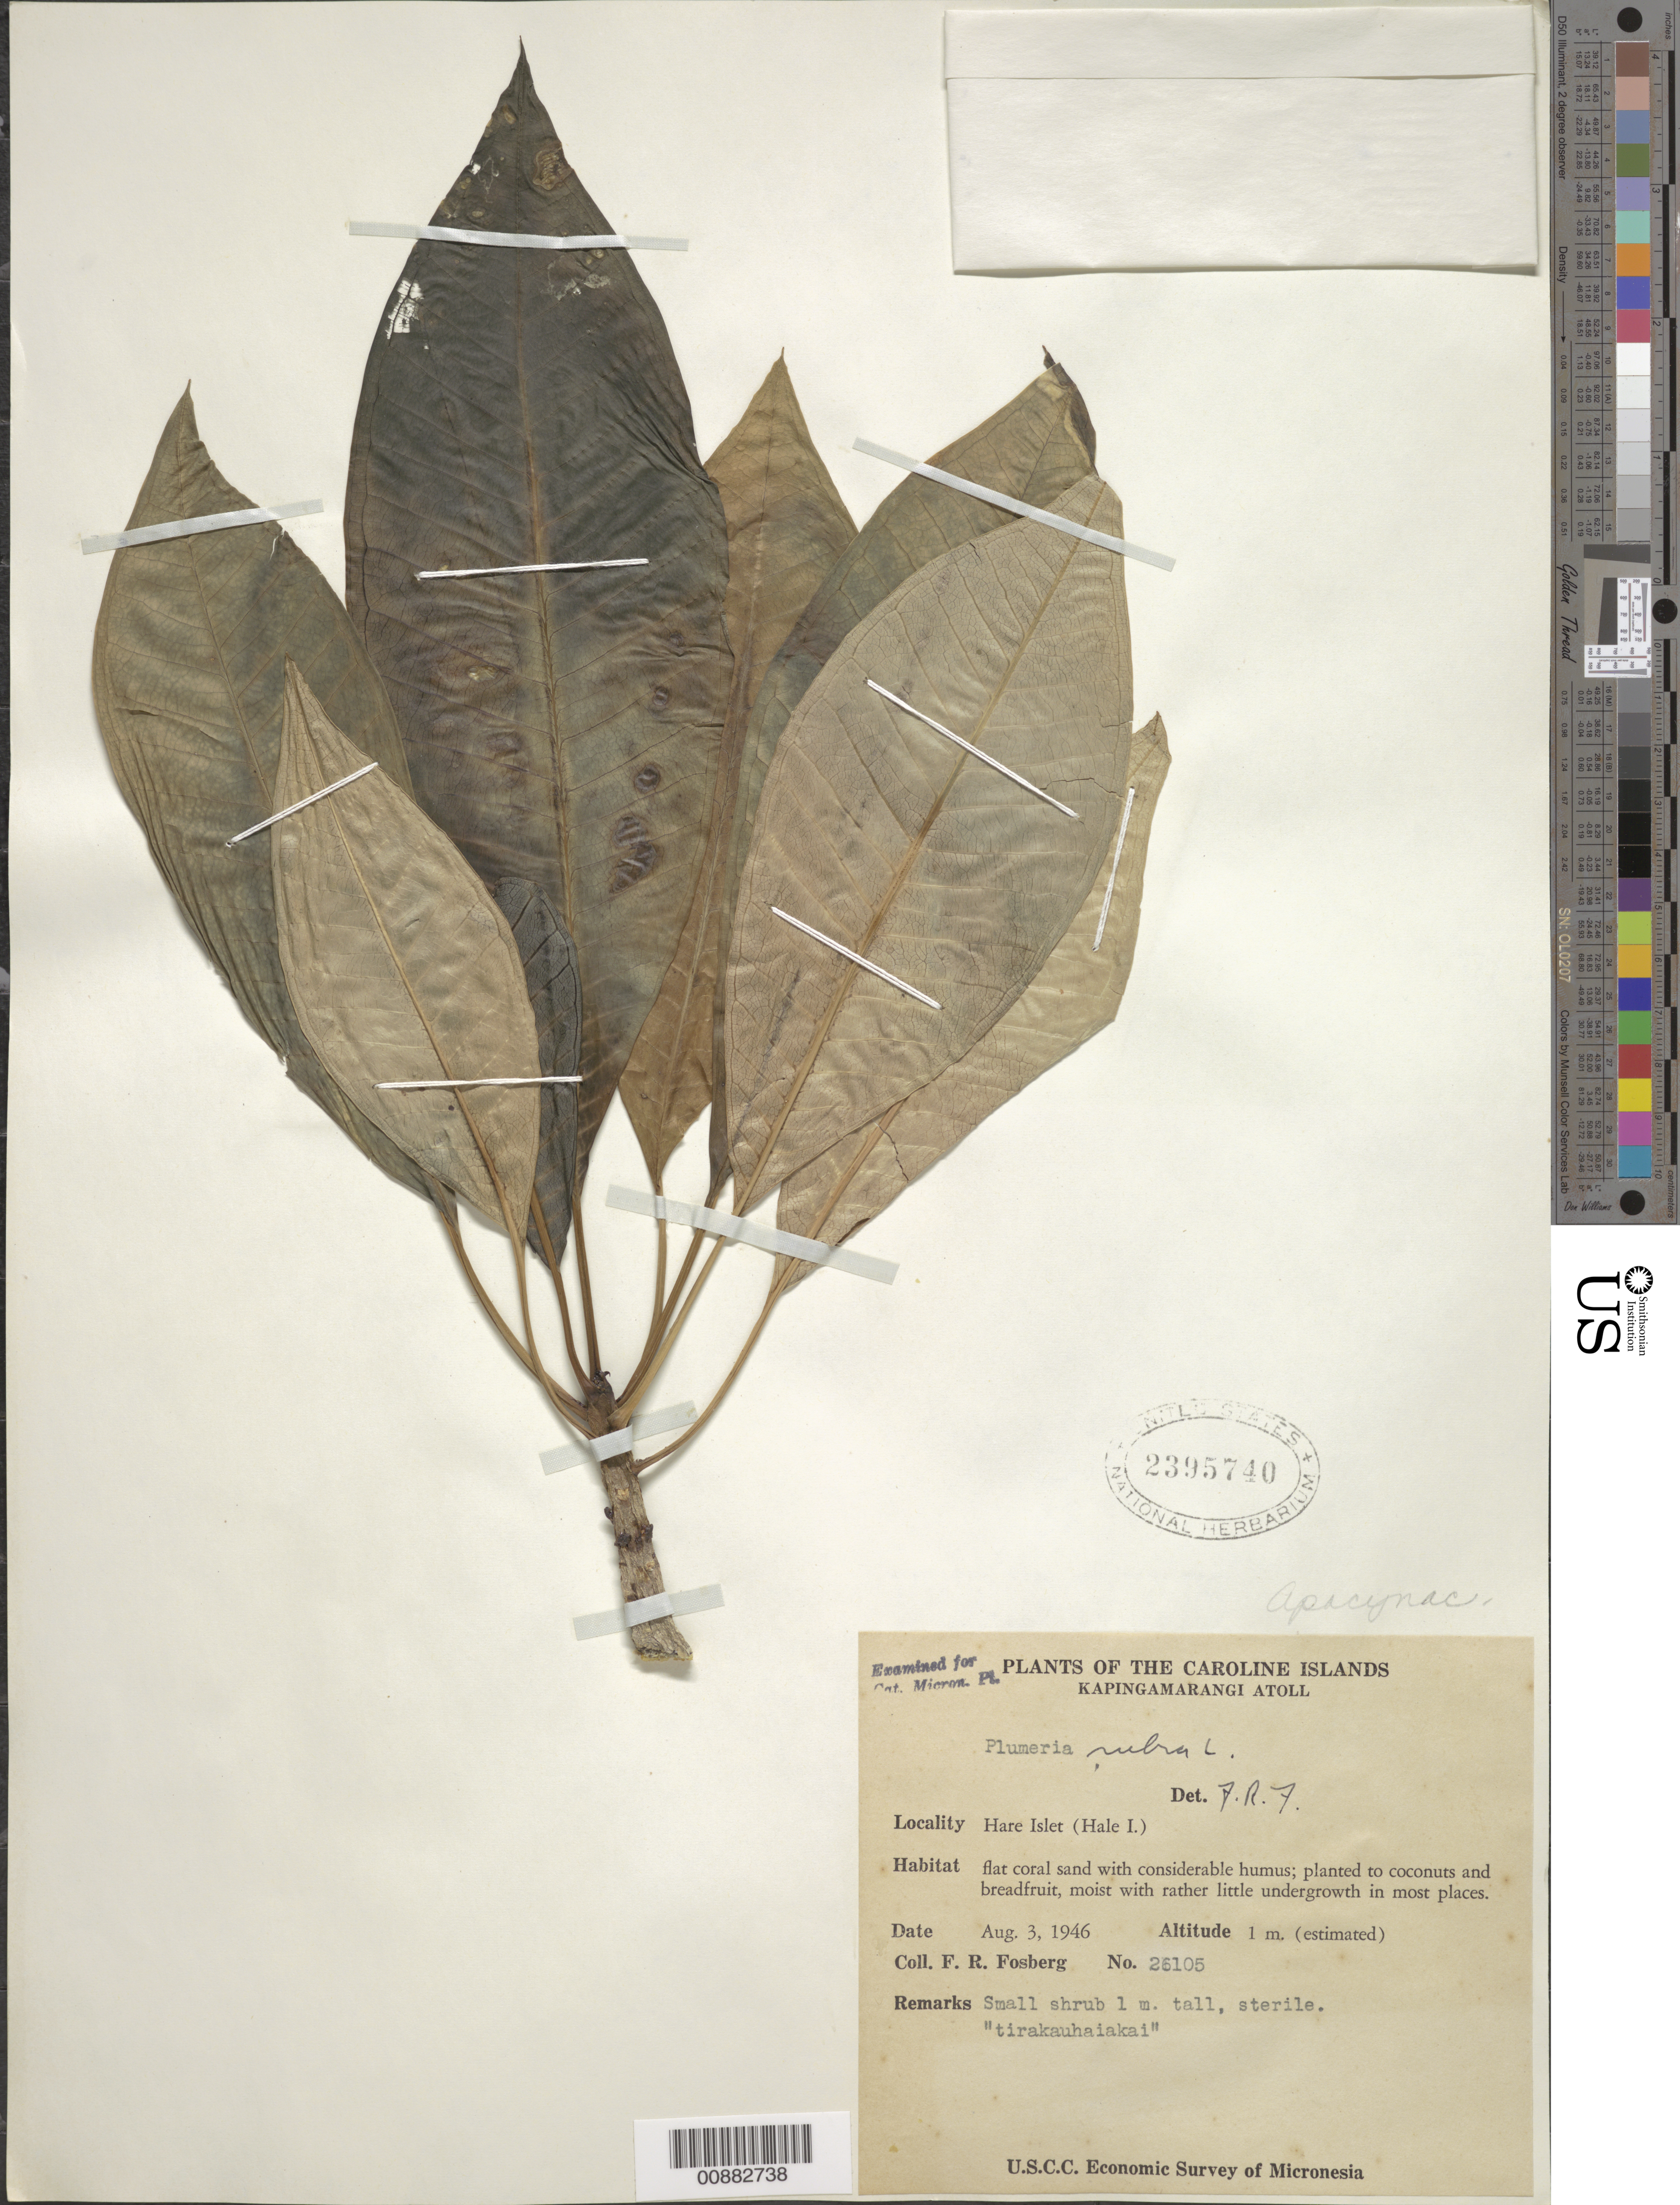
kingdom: Plantae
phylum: Tracheophyta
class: Magnoliopsida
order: Gentianales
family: Apocynaceae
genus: Plumeria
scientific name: Plumeria rubra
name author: L.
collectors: F. R. Fosberg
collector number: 26105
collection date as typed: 03 Aug 1946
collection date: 1946-08-03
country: Micronesia, Federated States of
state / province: Pohnpei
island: Kapingamarangi Atoll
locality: Hare Islet (Hale I.) Kapingamarangi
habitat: flat coral sand with considerable humus; planted to coconuts and breadfruit; moist with rather little undergrowth mostly.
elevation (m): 1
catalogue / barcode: US 2395740